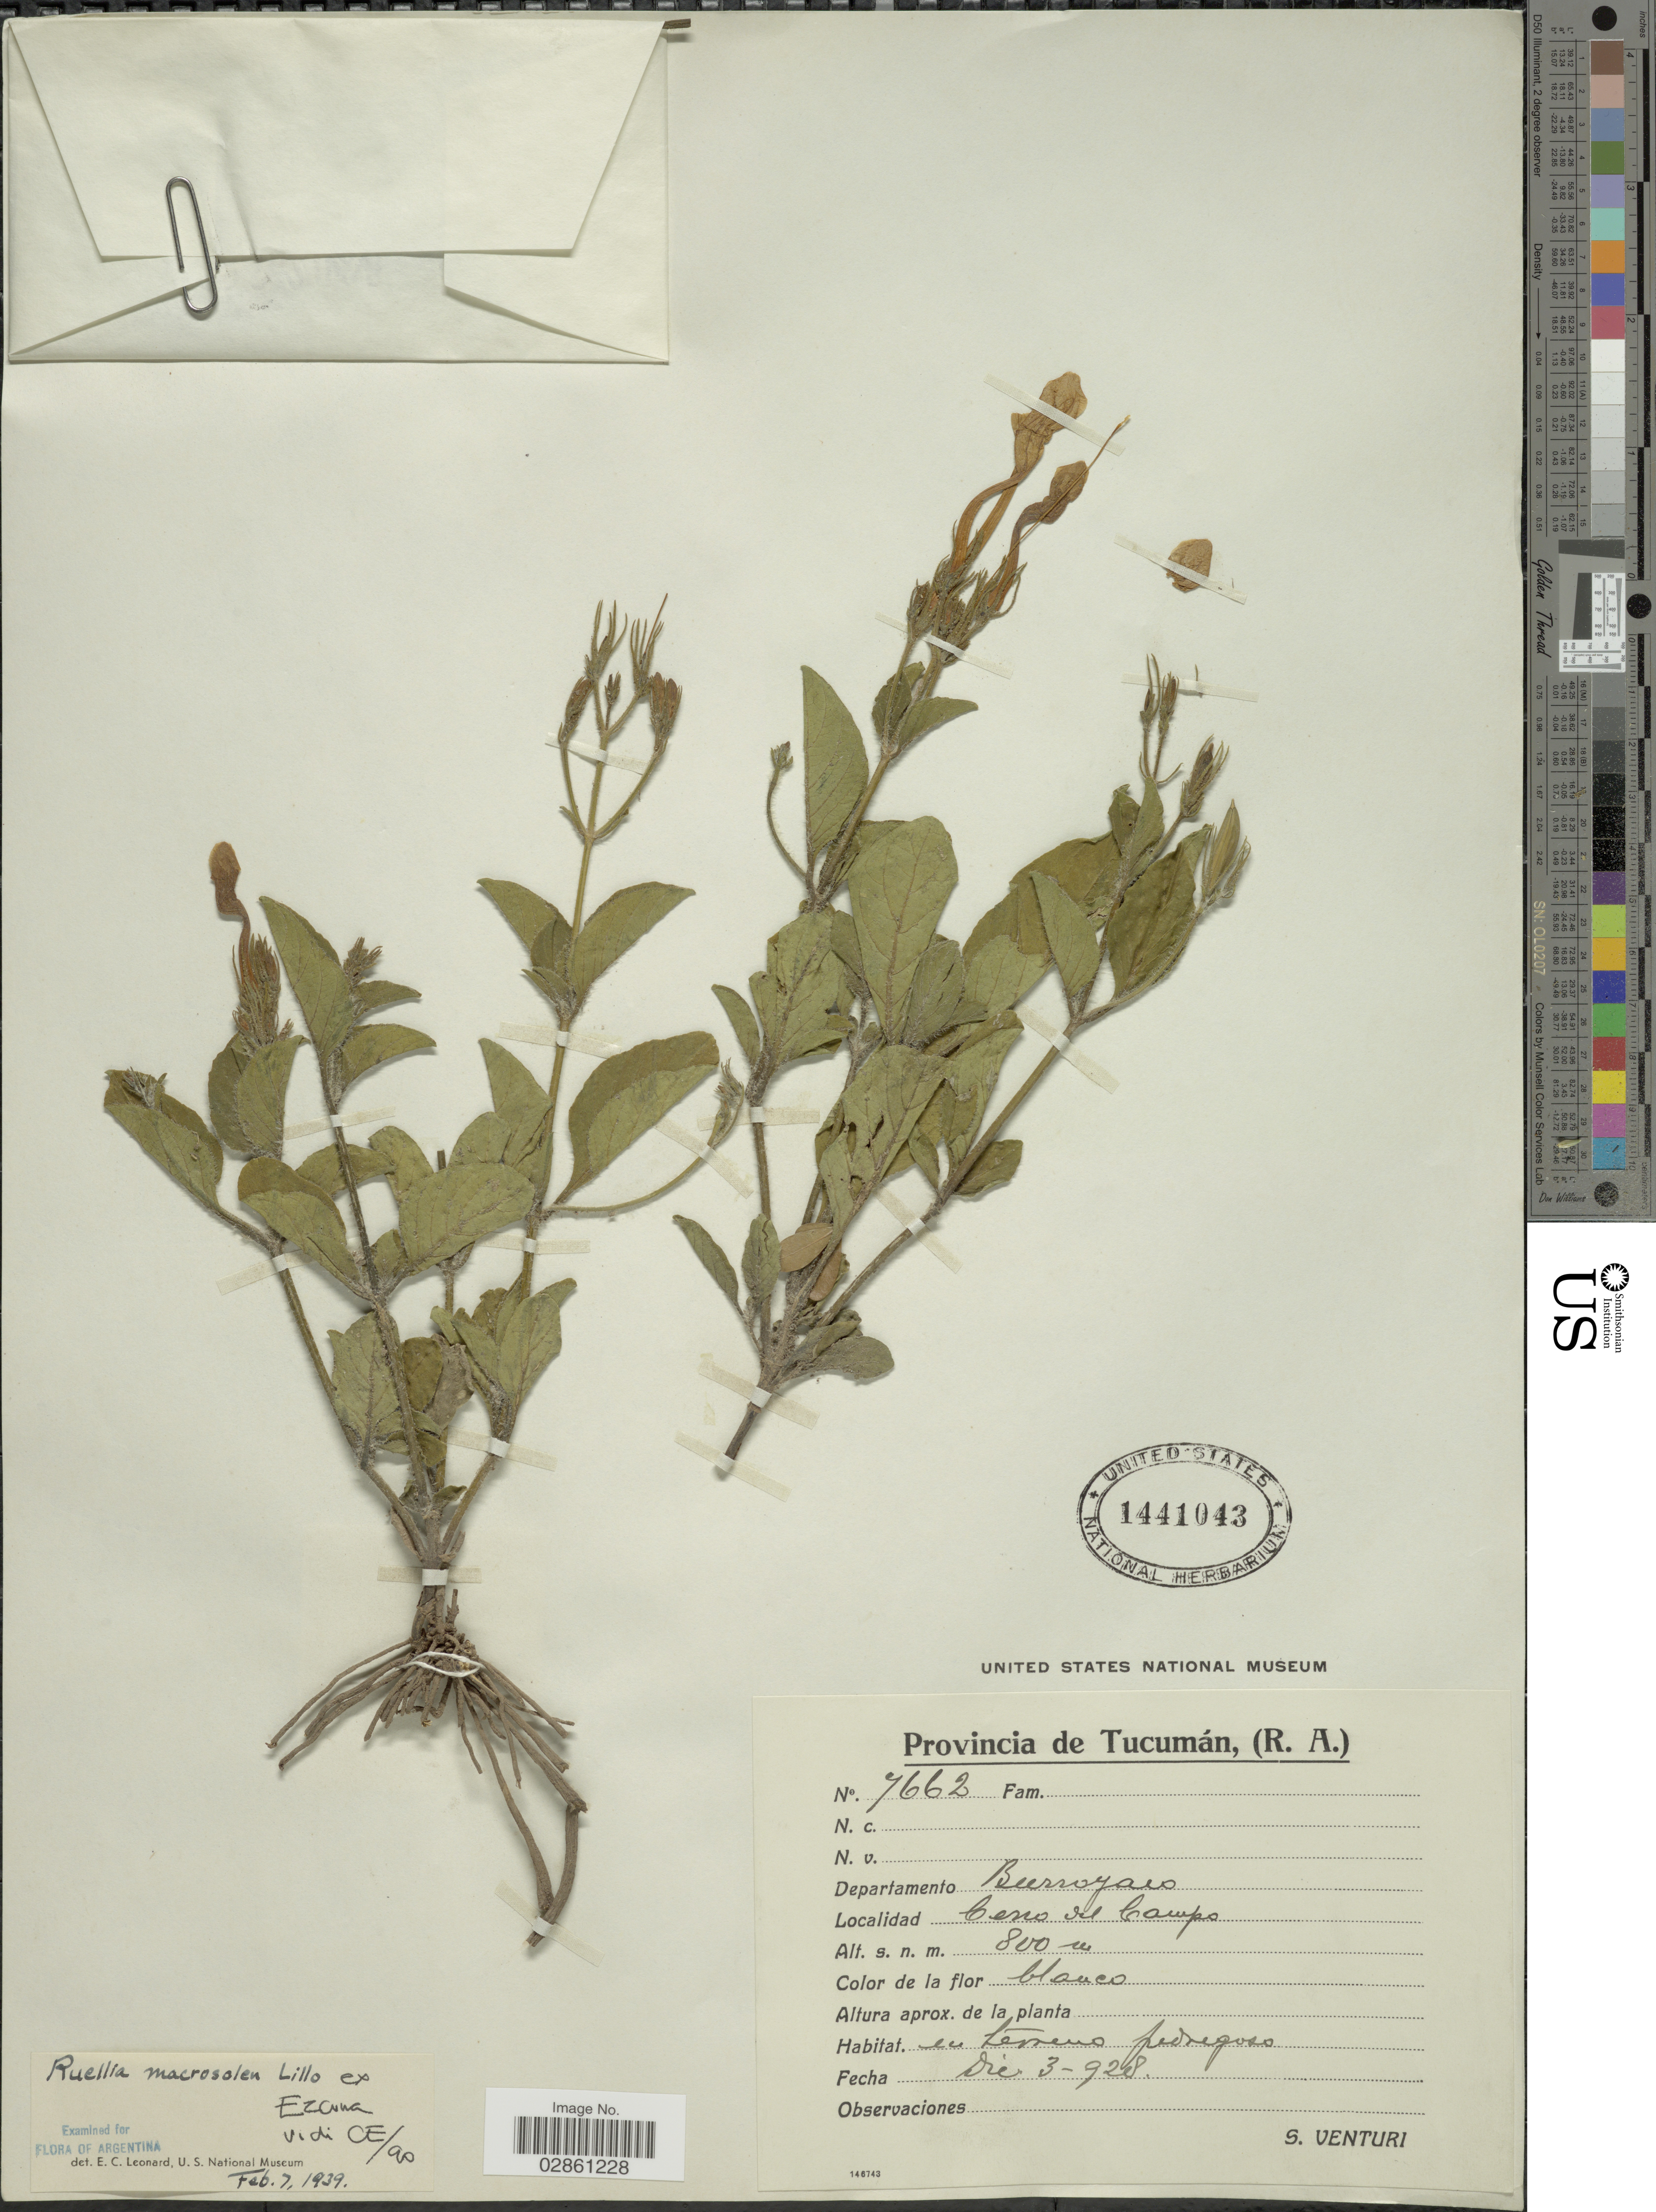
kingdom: Plantae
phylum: Tracheophyta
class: Magnoliopsida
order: Lamiales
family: Acanthaceae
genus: Ruellia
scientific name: Ruellia macrosolen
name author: Lillo ex C. Ezcurra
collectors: S. Venturi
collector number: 7662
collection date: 1928-12-03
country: Argentina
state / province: Tucuman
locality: Departamento Burroyaco, Cerro del Campo.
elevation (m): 800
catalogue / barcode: US 1441043